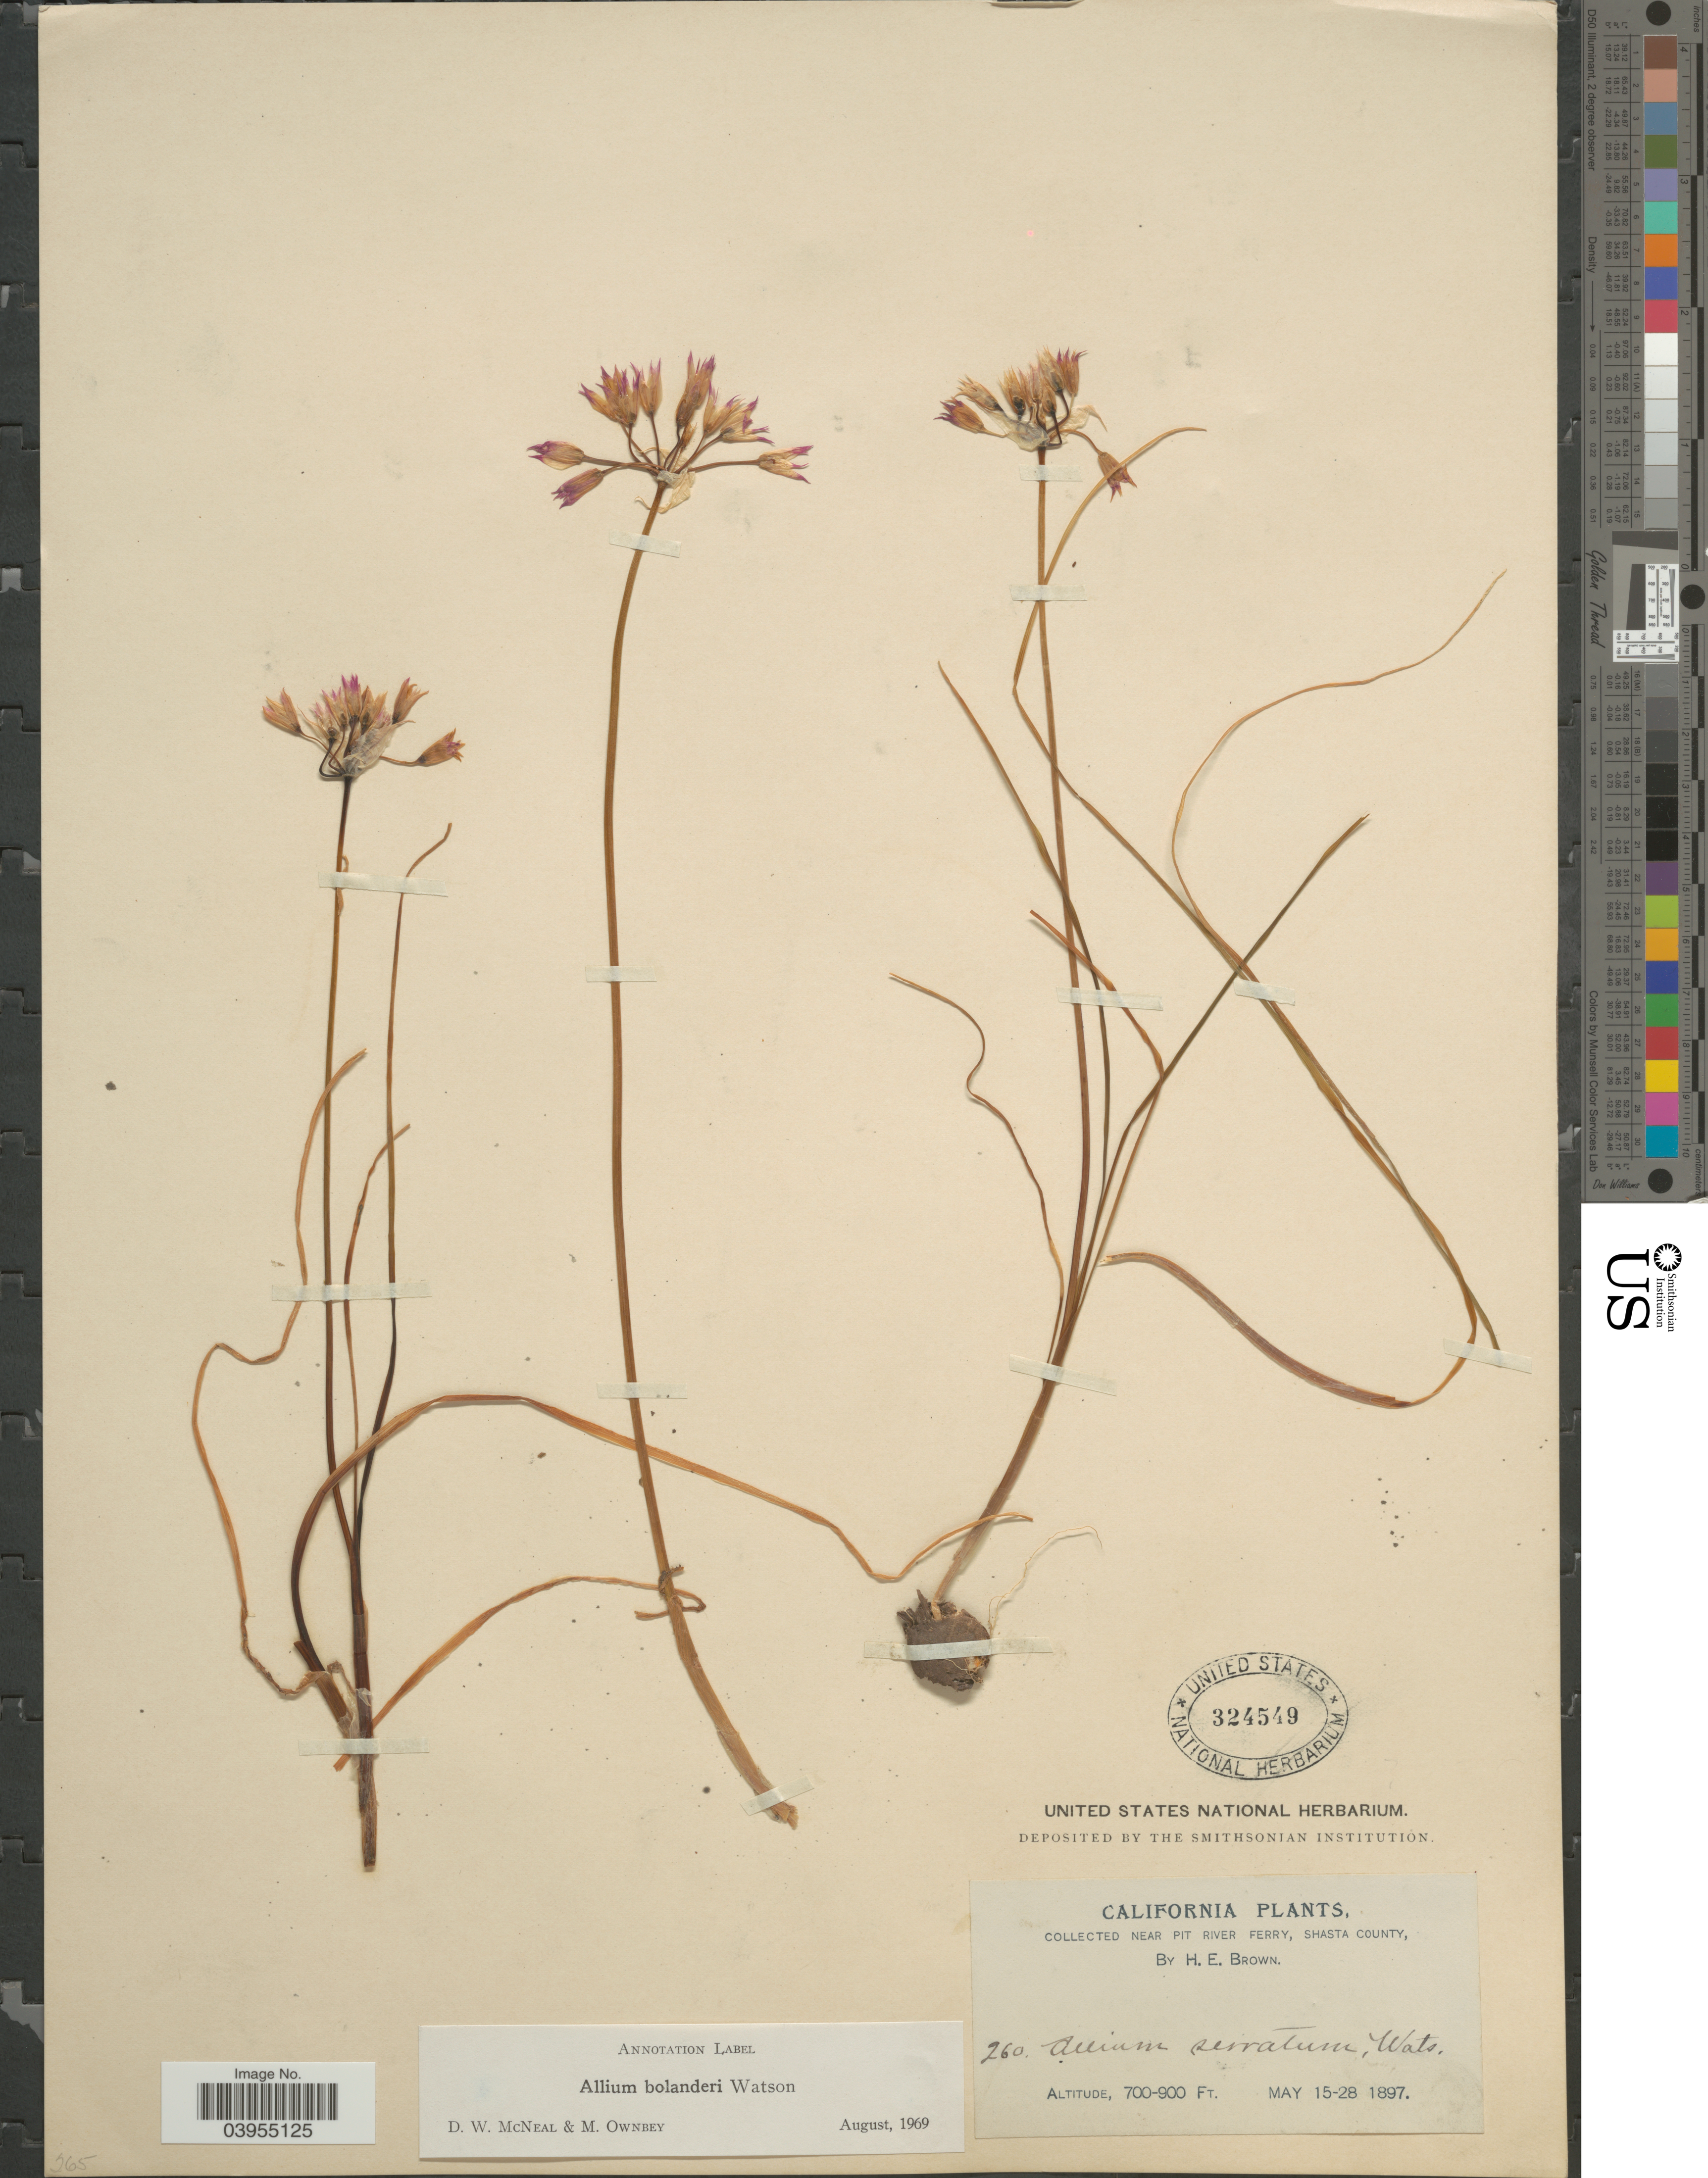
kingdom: Plantae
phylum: Tracheophyta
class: Liliopsida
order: Asparagales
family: Amaryllidaceae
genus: Allium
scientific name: Allium bolanderi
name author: S. Watson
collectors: H. E. Brown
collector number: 260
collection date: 1897-05-15/1897-05-28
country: United States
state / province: California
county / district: Shasta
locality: Near Pit River Ferry, Shasta County.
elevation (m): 213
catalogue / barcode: US 324549